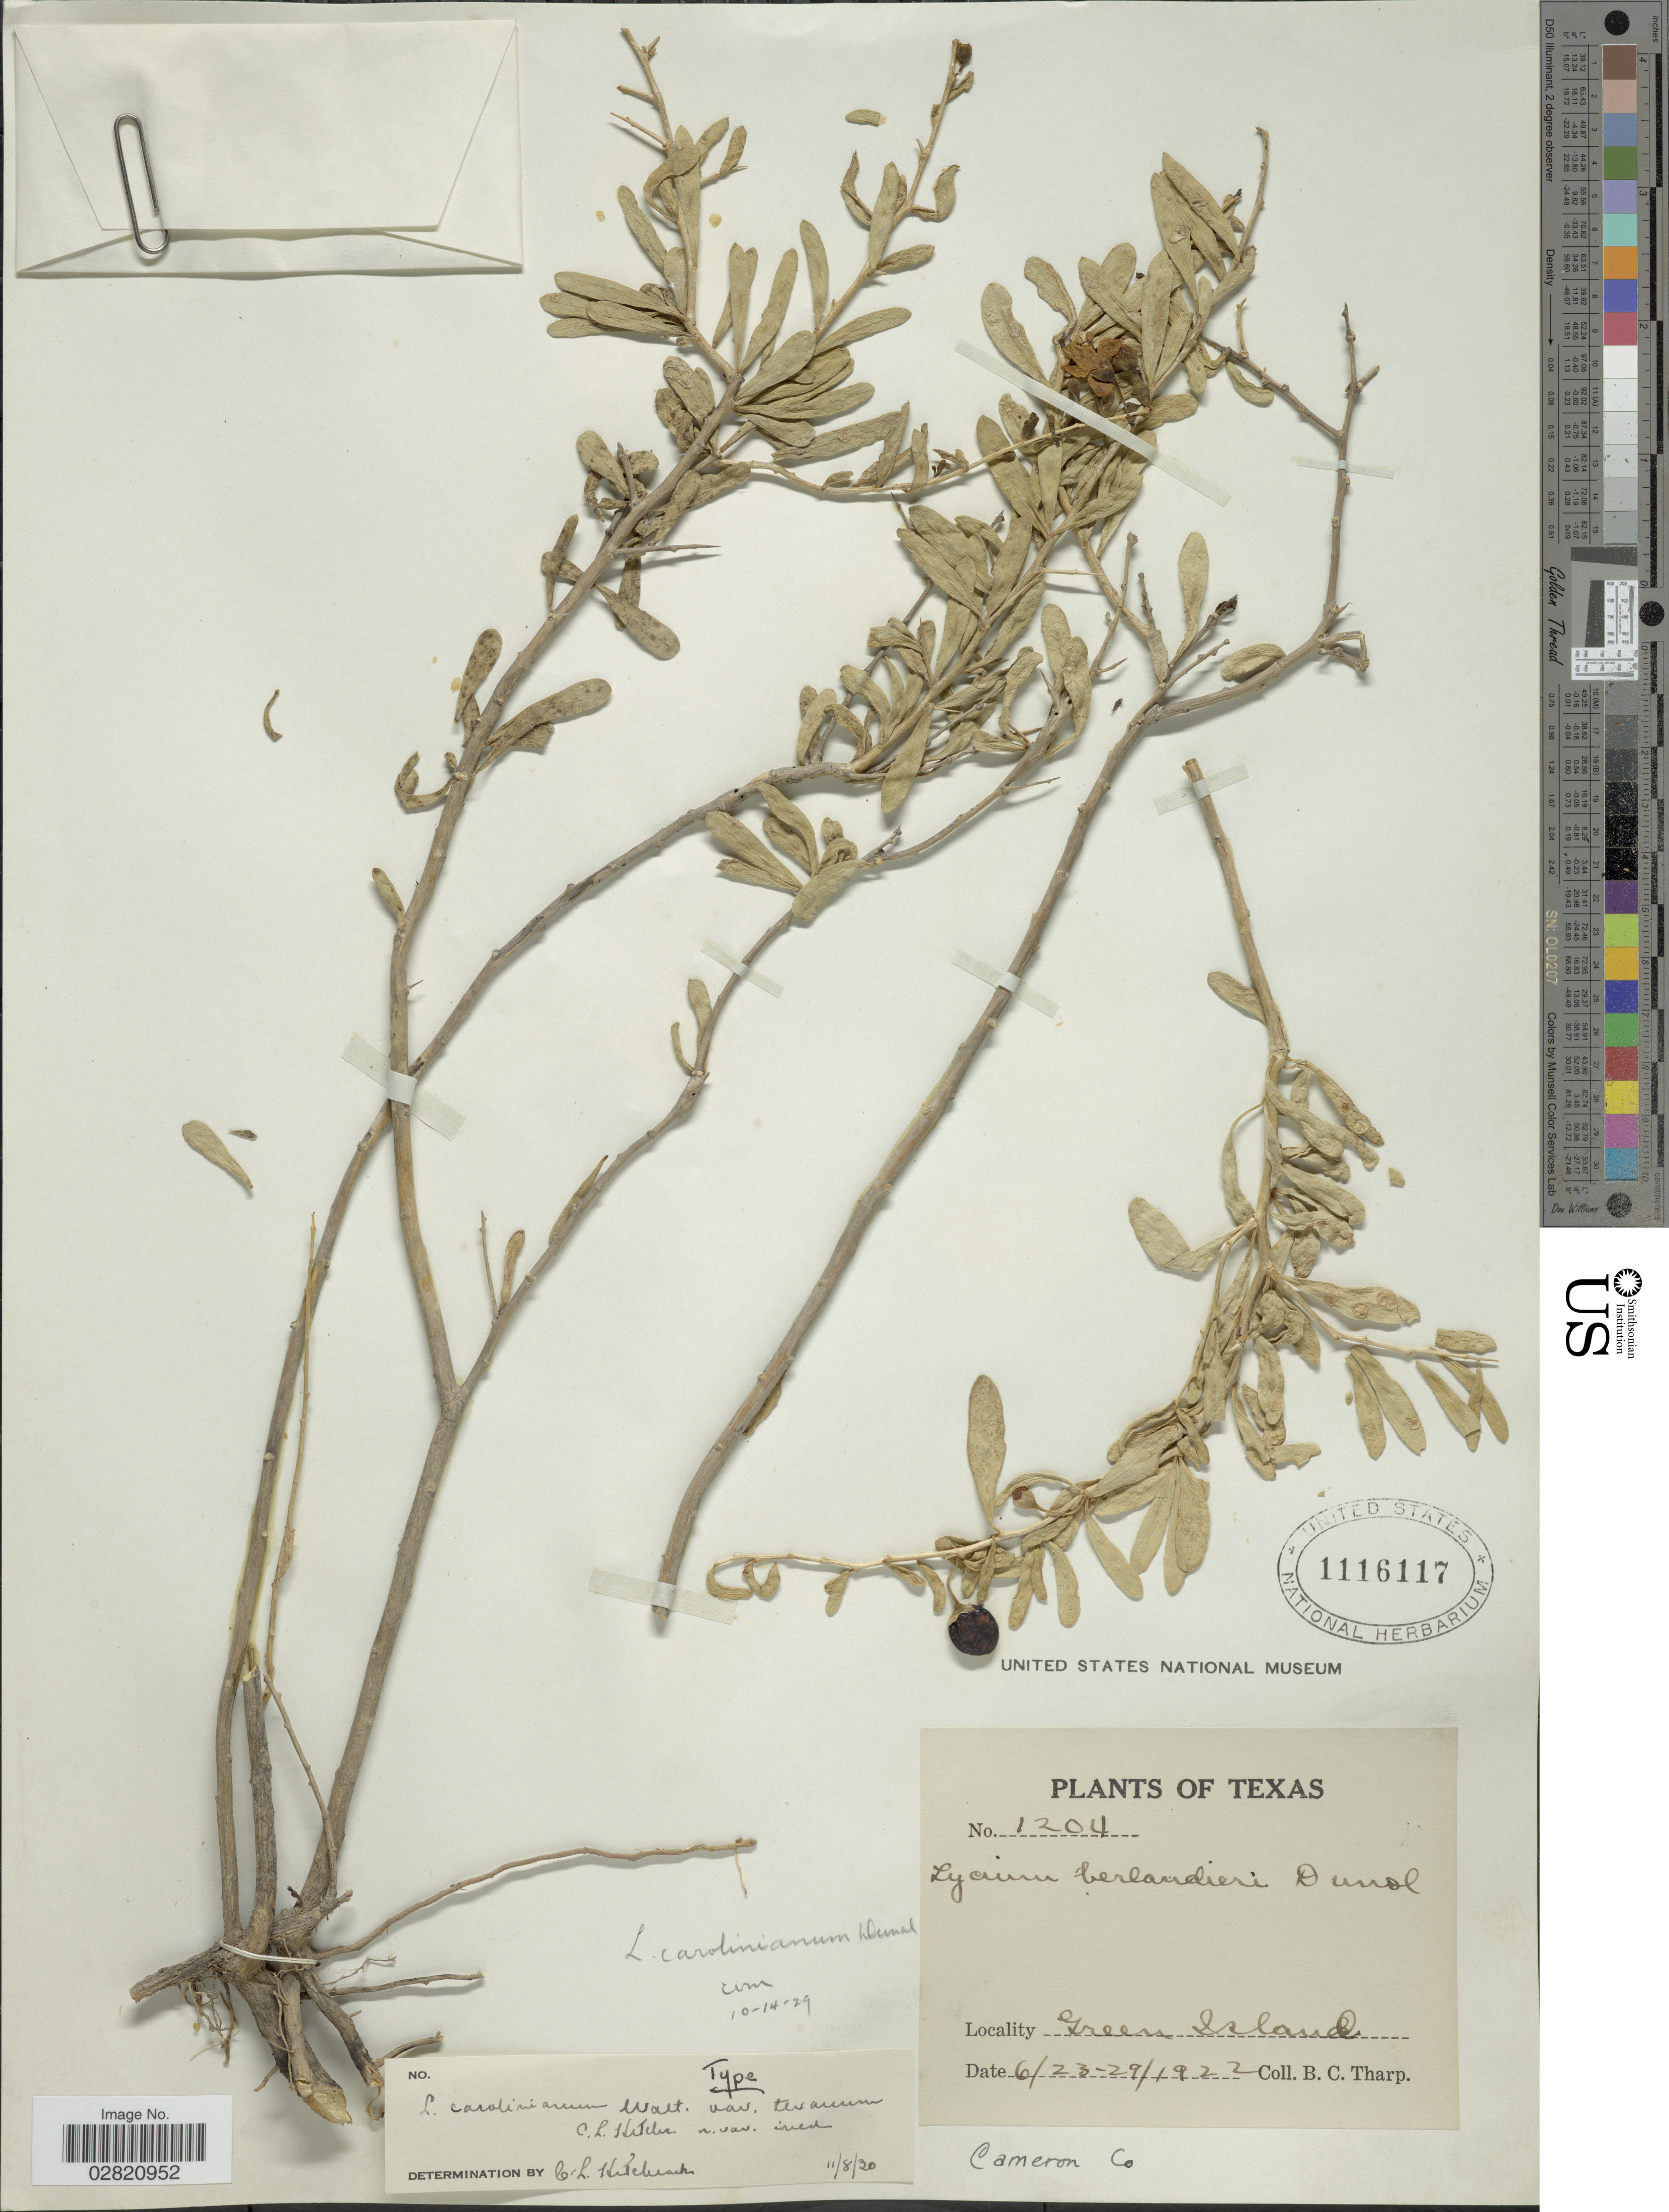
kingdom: Plantae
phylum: Tracheophyta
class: Magnoliopsida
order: Solanales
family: Solanaceae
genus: Lycium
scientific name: Lycium carolinianum var. quadrifidum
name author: Walter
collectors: B. C. Tharp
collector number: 1204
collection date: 1922-06-23/1922-06-29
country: United States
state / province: Texas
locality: Green Island, Cameron Co.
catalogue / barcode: US 1116117